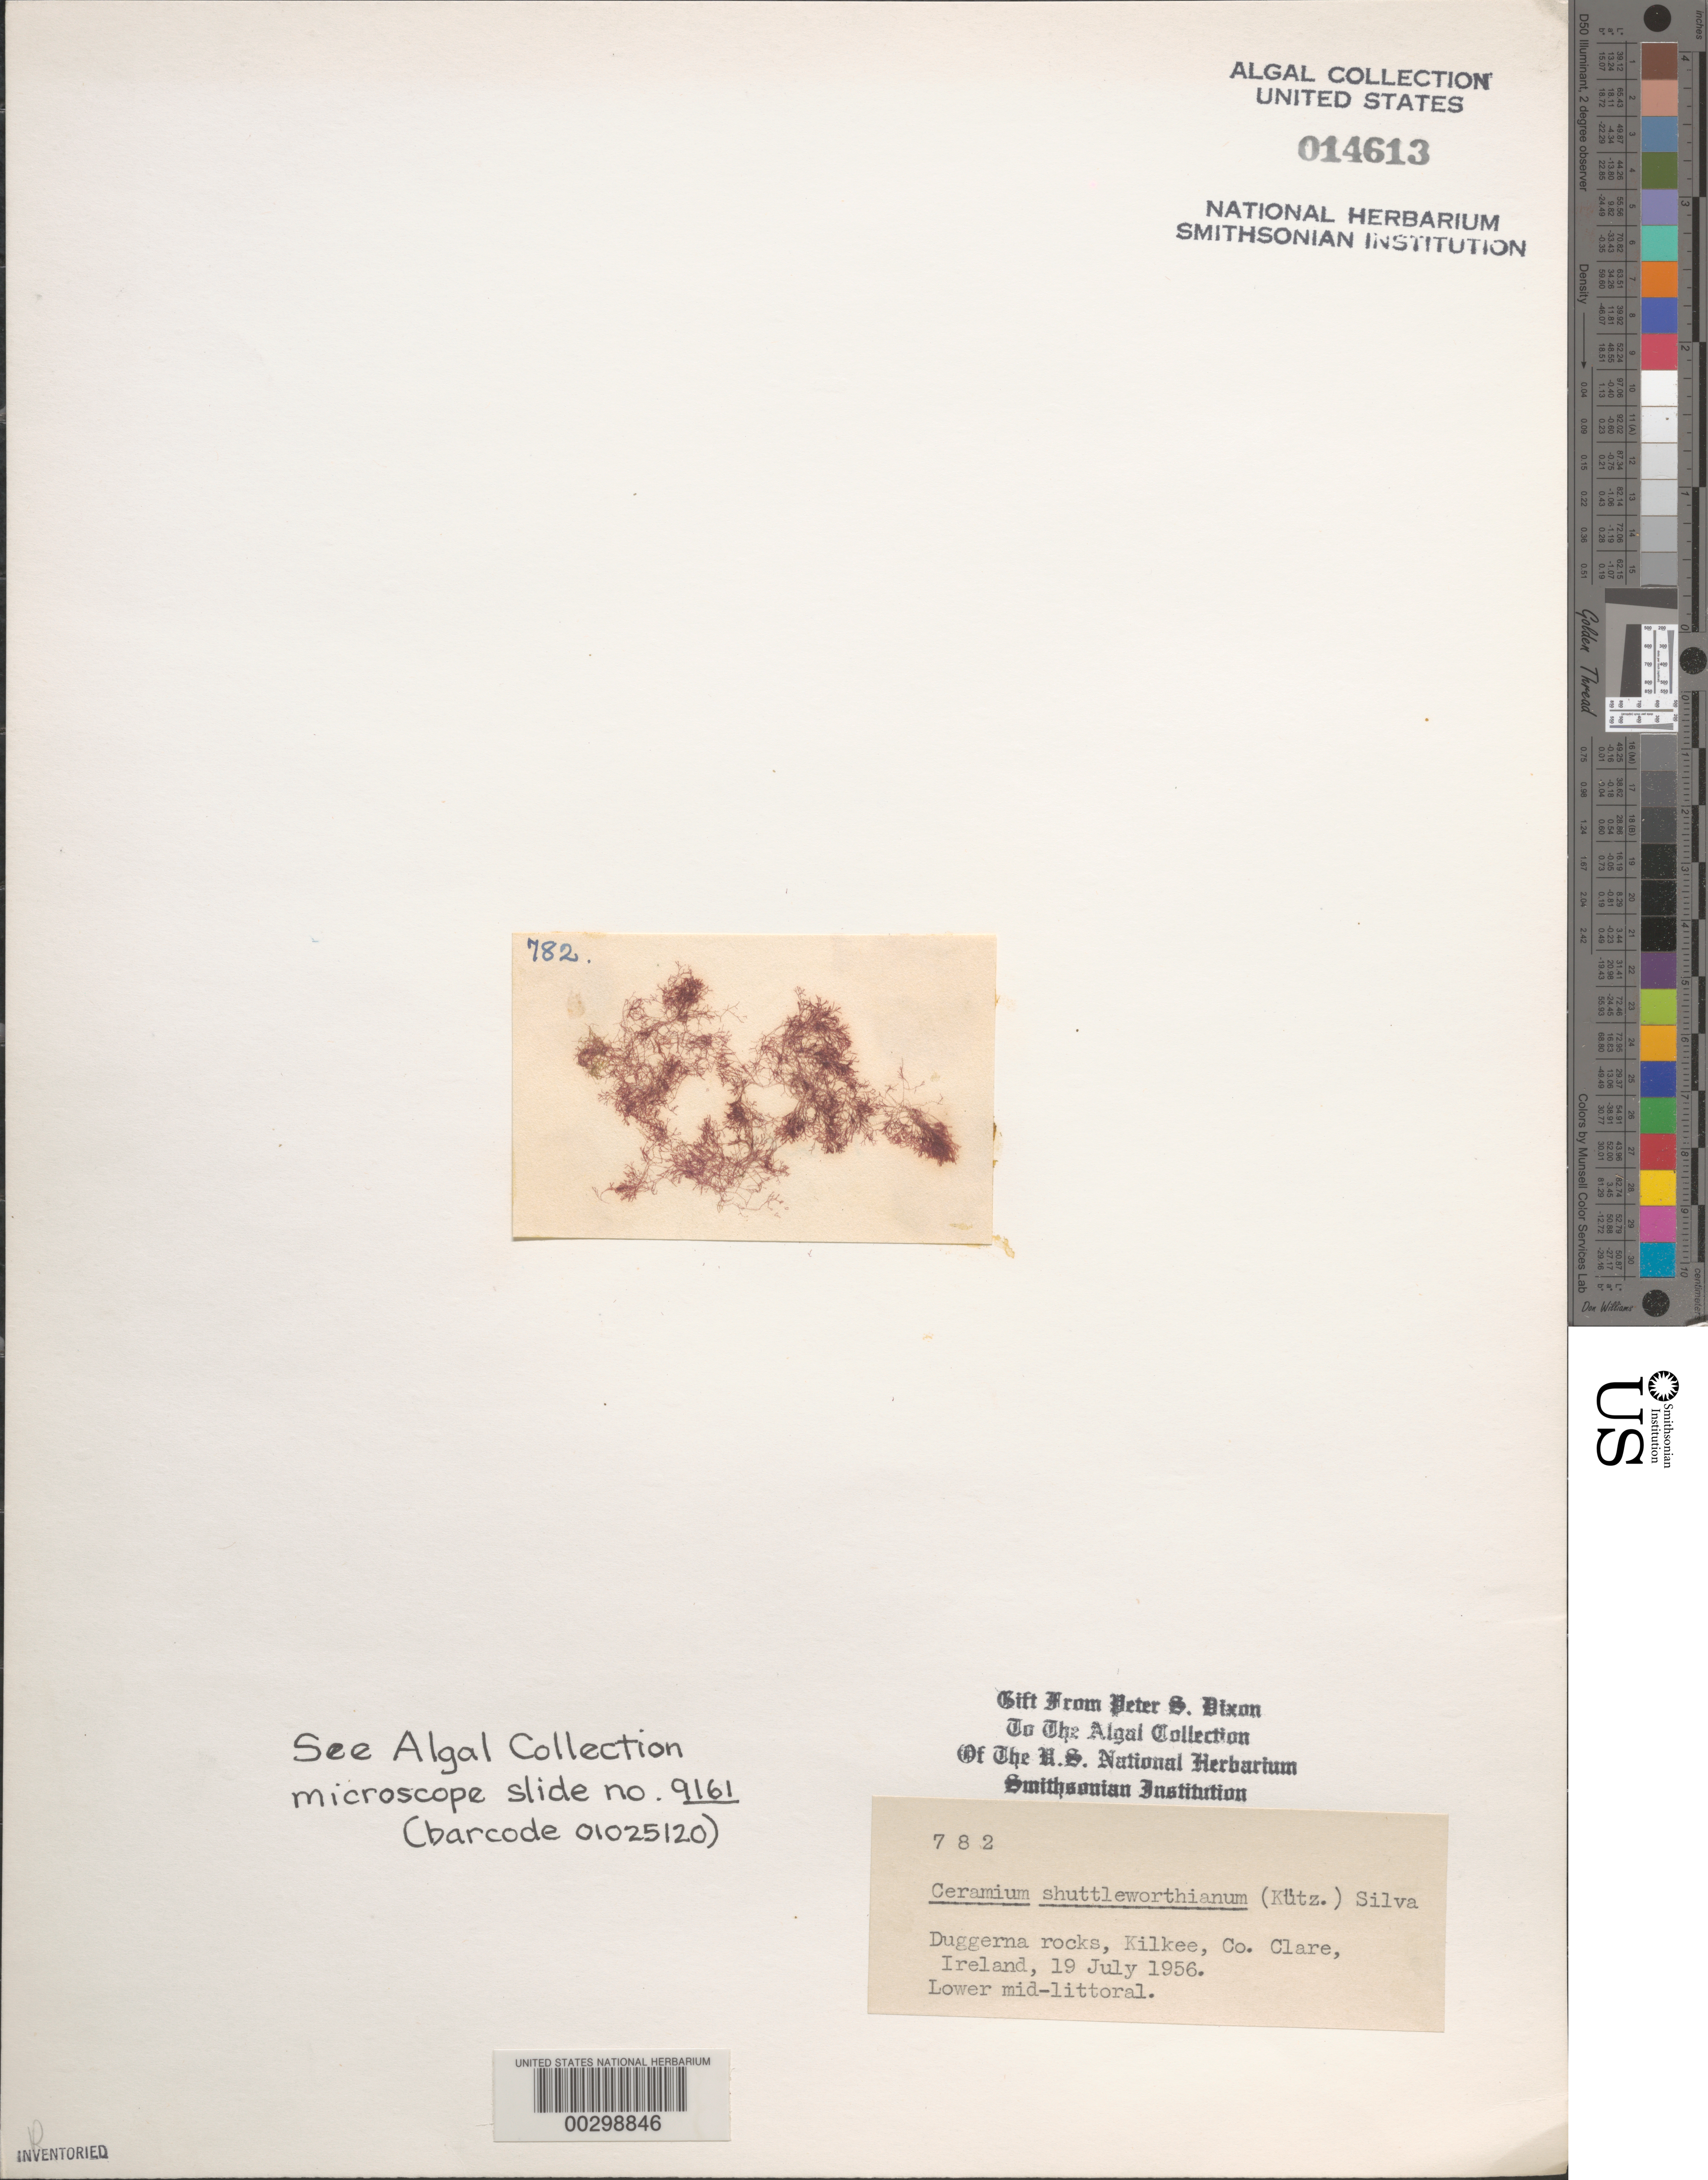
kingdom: Plantae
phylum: Rhodophyta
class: Florideophyceae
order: Ceramiales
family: Ceramiaceae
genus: Ceramium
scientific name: Ceramium shuttleworthianum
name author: (Kütz.) Rabenh.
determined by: Dixon, P. S.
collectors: P. S. Dixon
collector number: PSD 782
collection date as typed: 19 Jul 1956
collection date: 1956-07-19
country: Ireland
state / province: Munster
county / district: Clare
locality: Duggerna Rocks, Kilkee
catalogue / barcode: US 14613